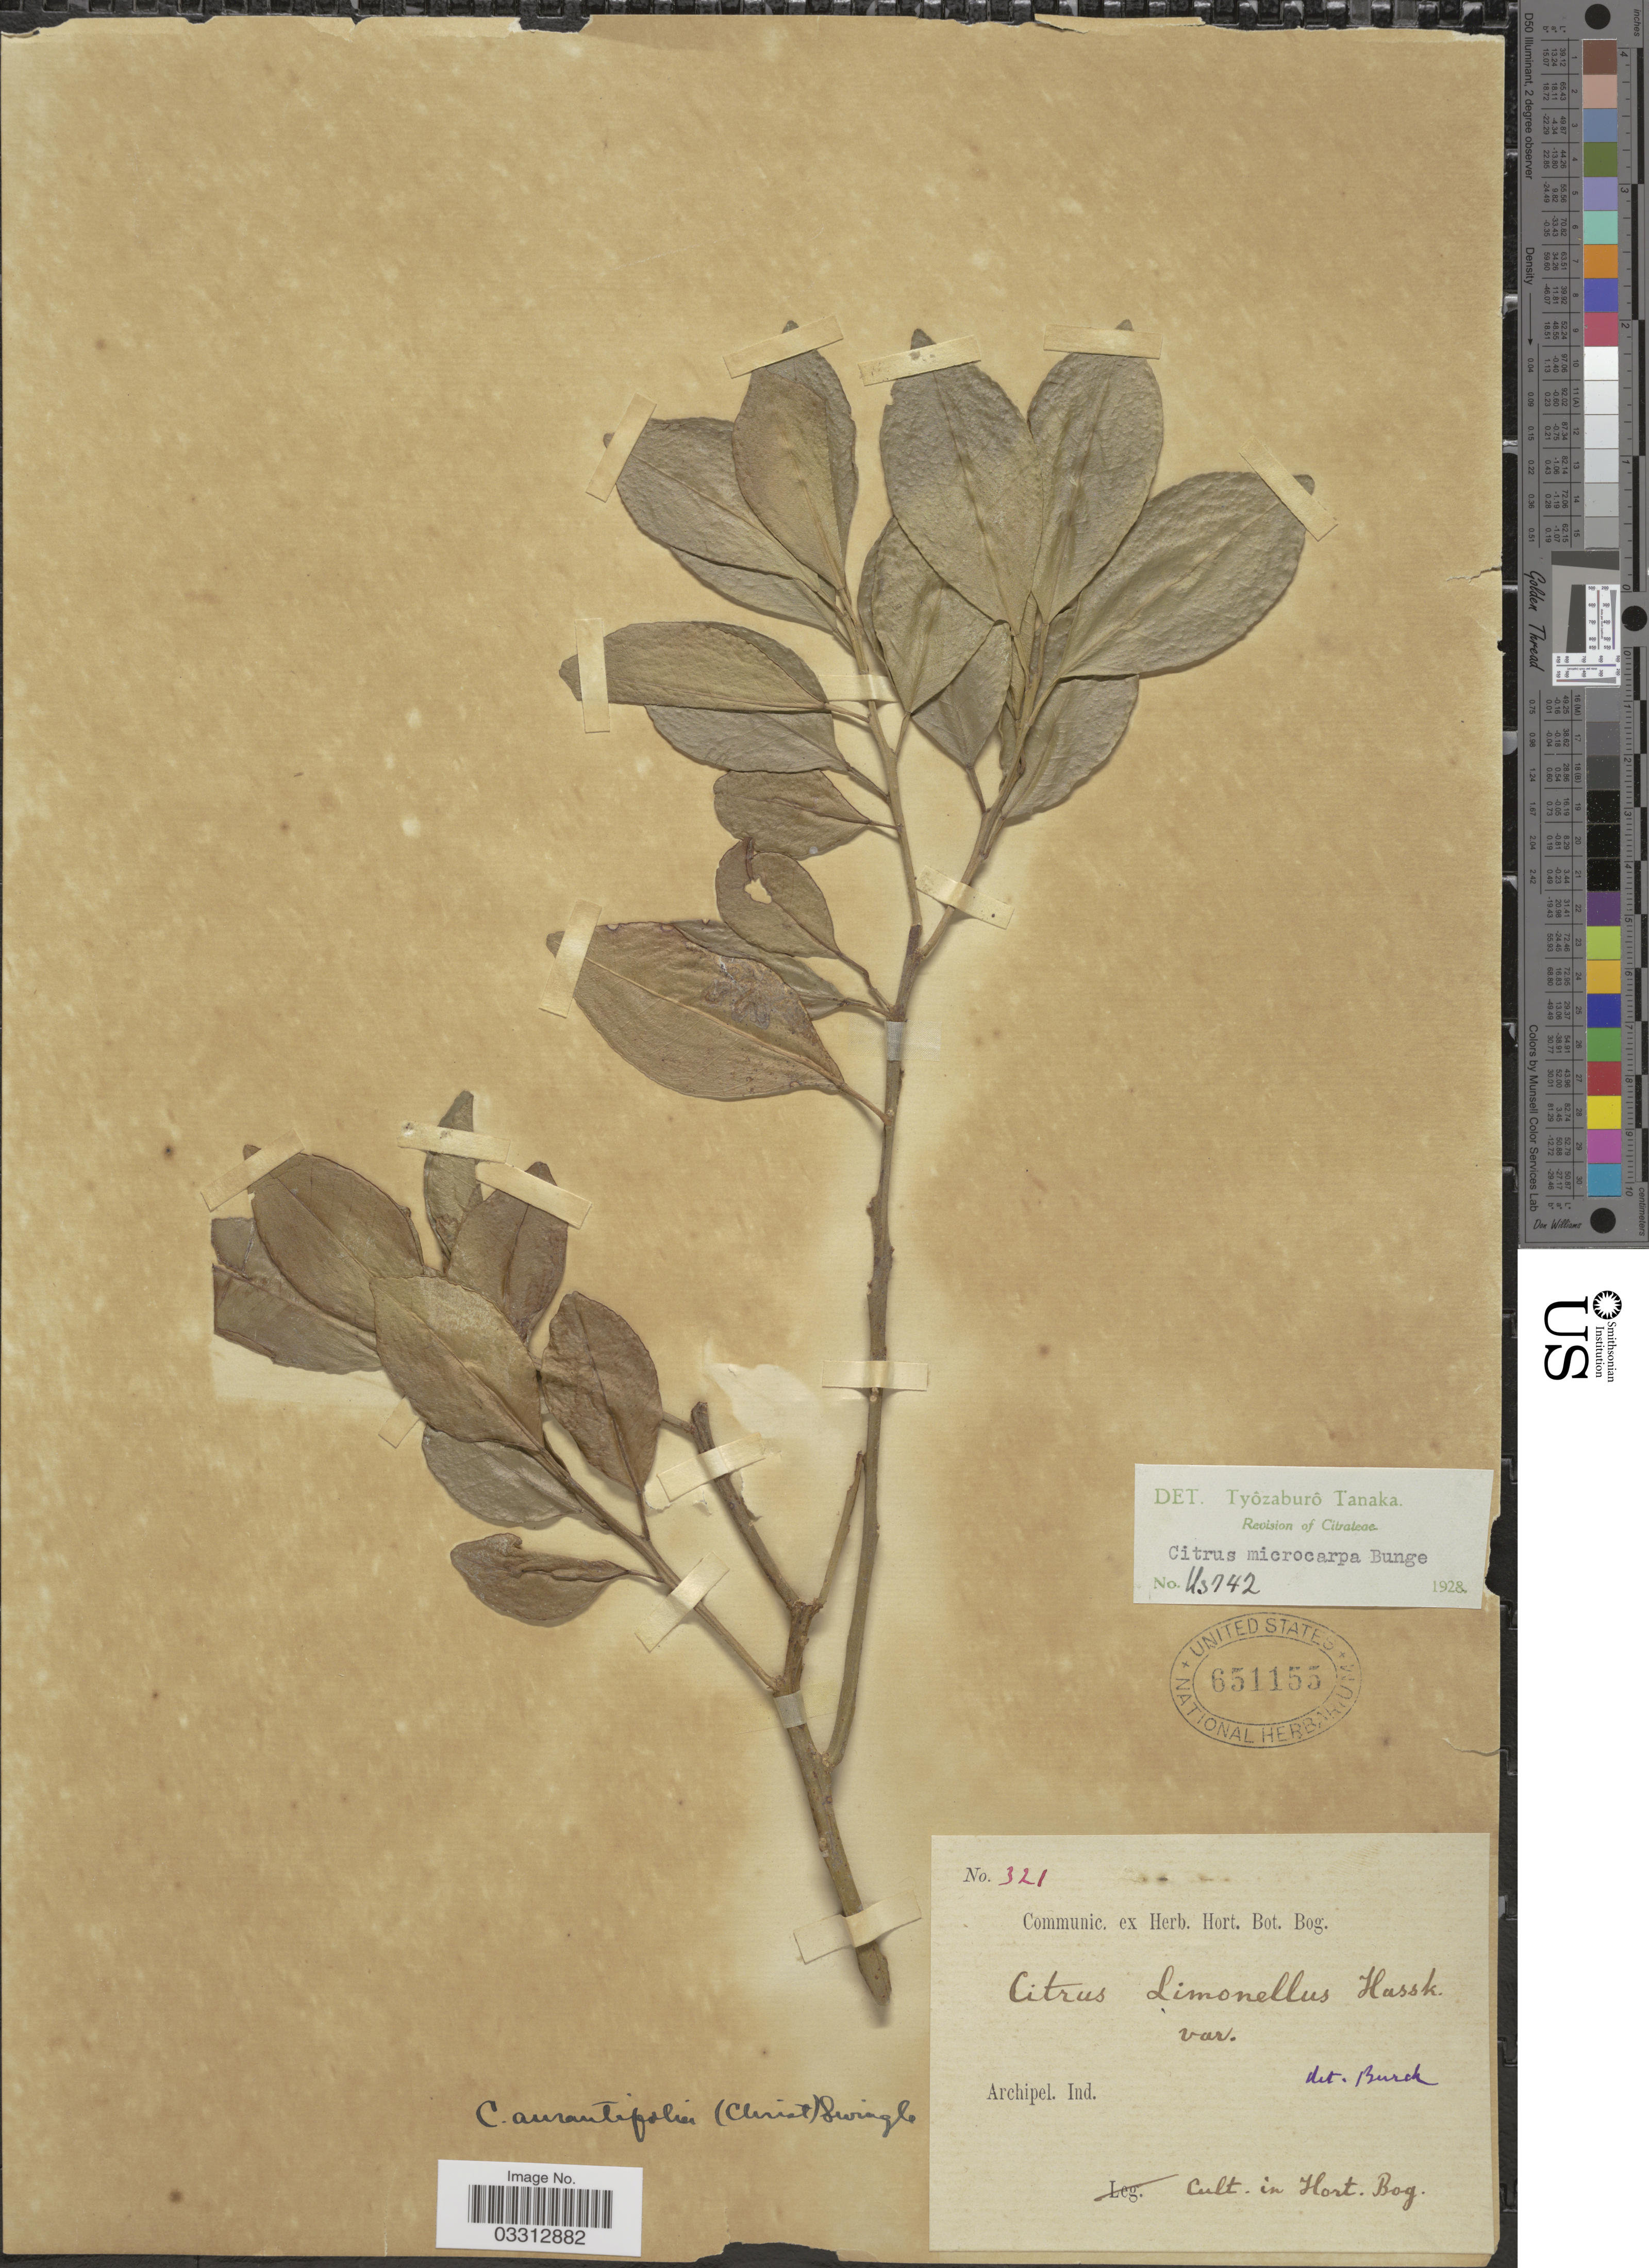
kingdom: Plantae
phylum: Tracheophyta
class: Magnoliopsida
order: Sapindales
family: Rutaceae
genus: Citrus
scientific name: Citrus x microcarpa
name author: Bunge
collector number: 321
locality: Archipel. Ind. Hort. Bog.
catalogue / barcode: US 651155